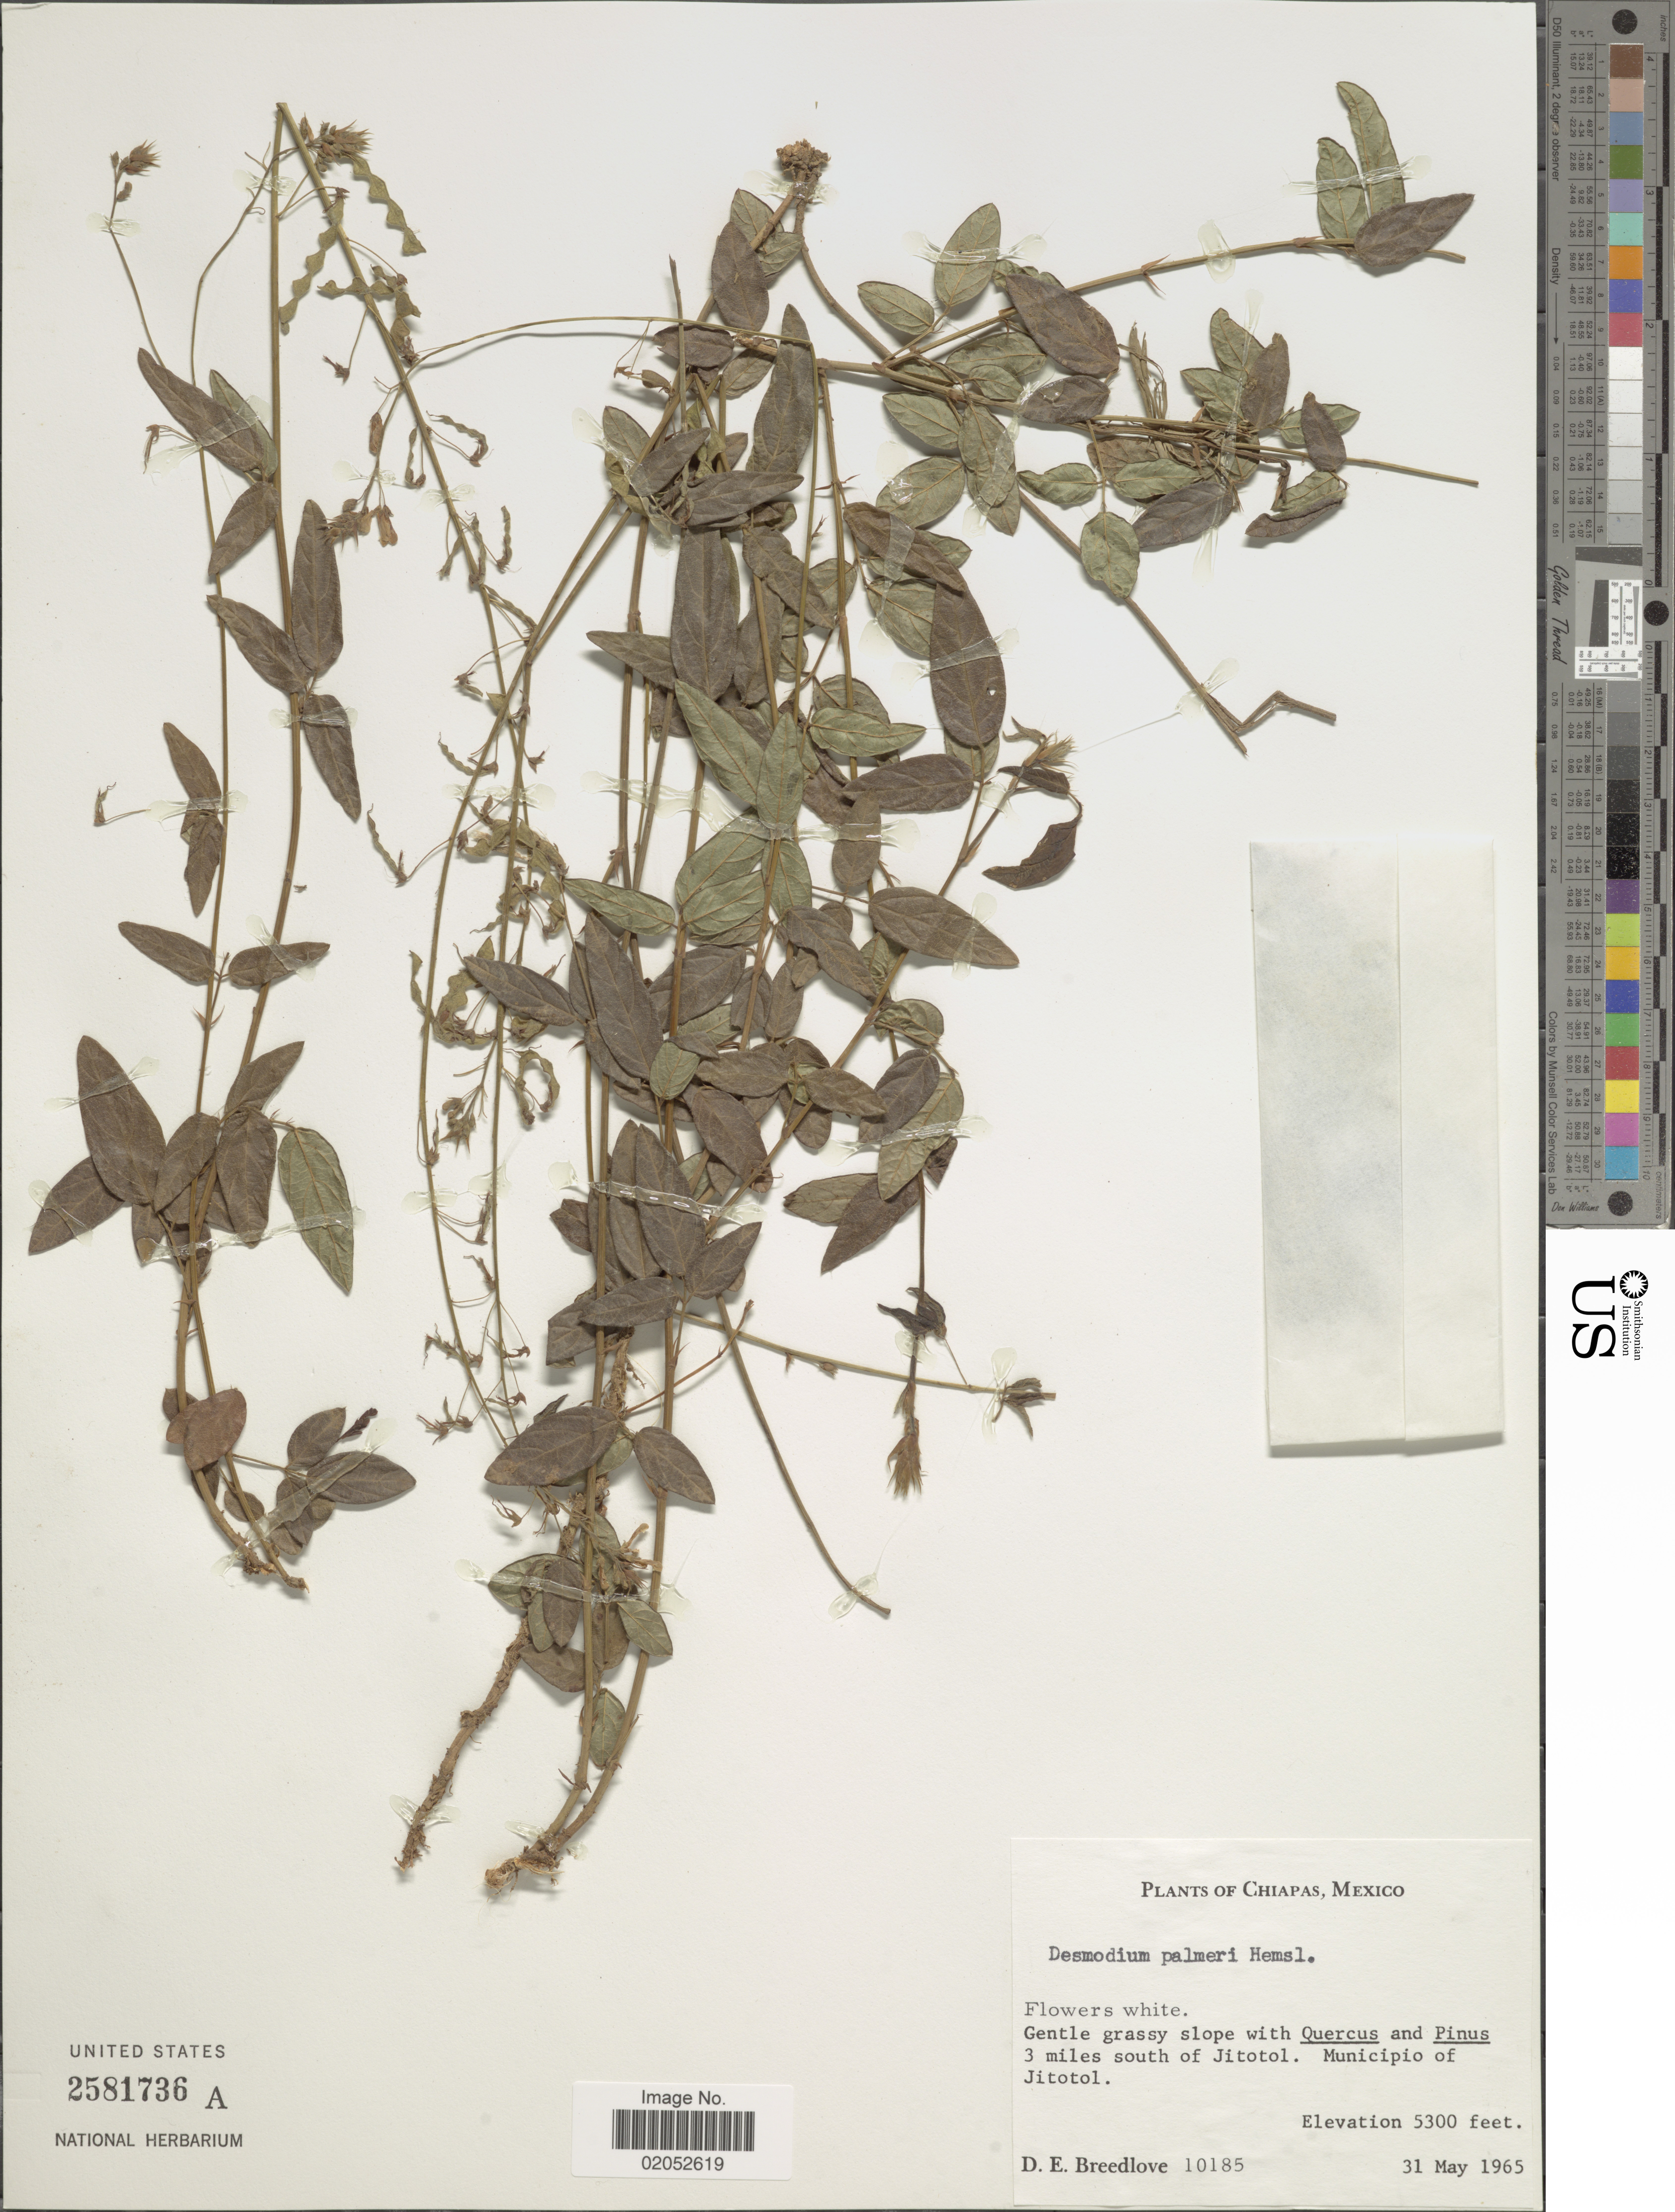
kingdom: Plantae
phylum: Tracheophyta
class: Magnoliopsida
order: Fabales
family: Fabaceae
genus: Desmodium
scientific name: Desmodium palmeri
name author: Hemsl.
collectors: D. E. Breedlove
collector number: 10185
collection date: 1965-05-31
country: Mexico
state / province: Chiapas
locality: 3 miles south of Jitotol, Municipio of Jitotol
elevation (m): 1615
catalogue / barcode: US 2581736A